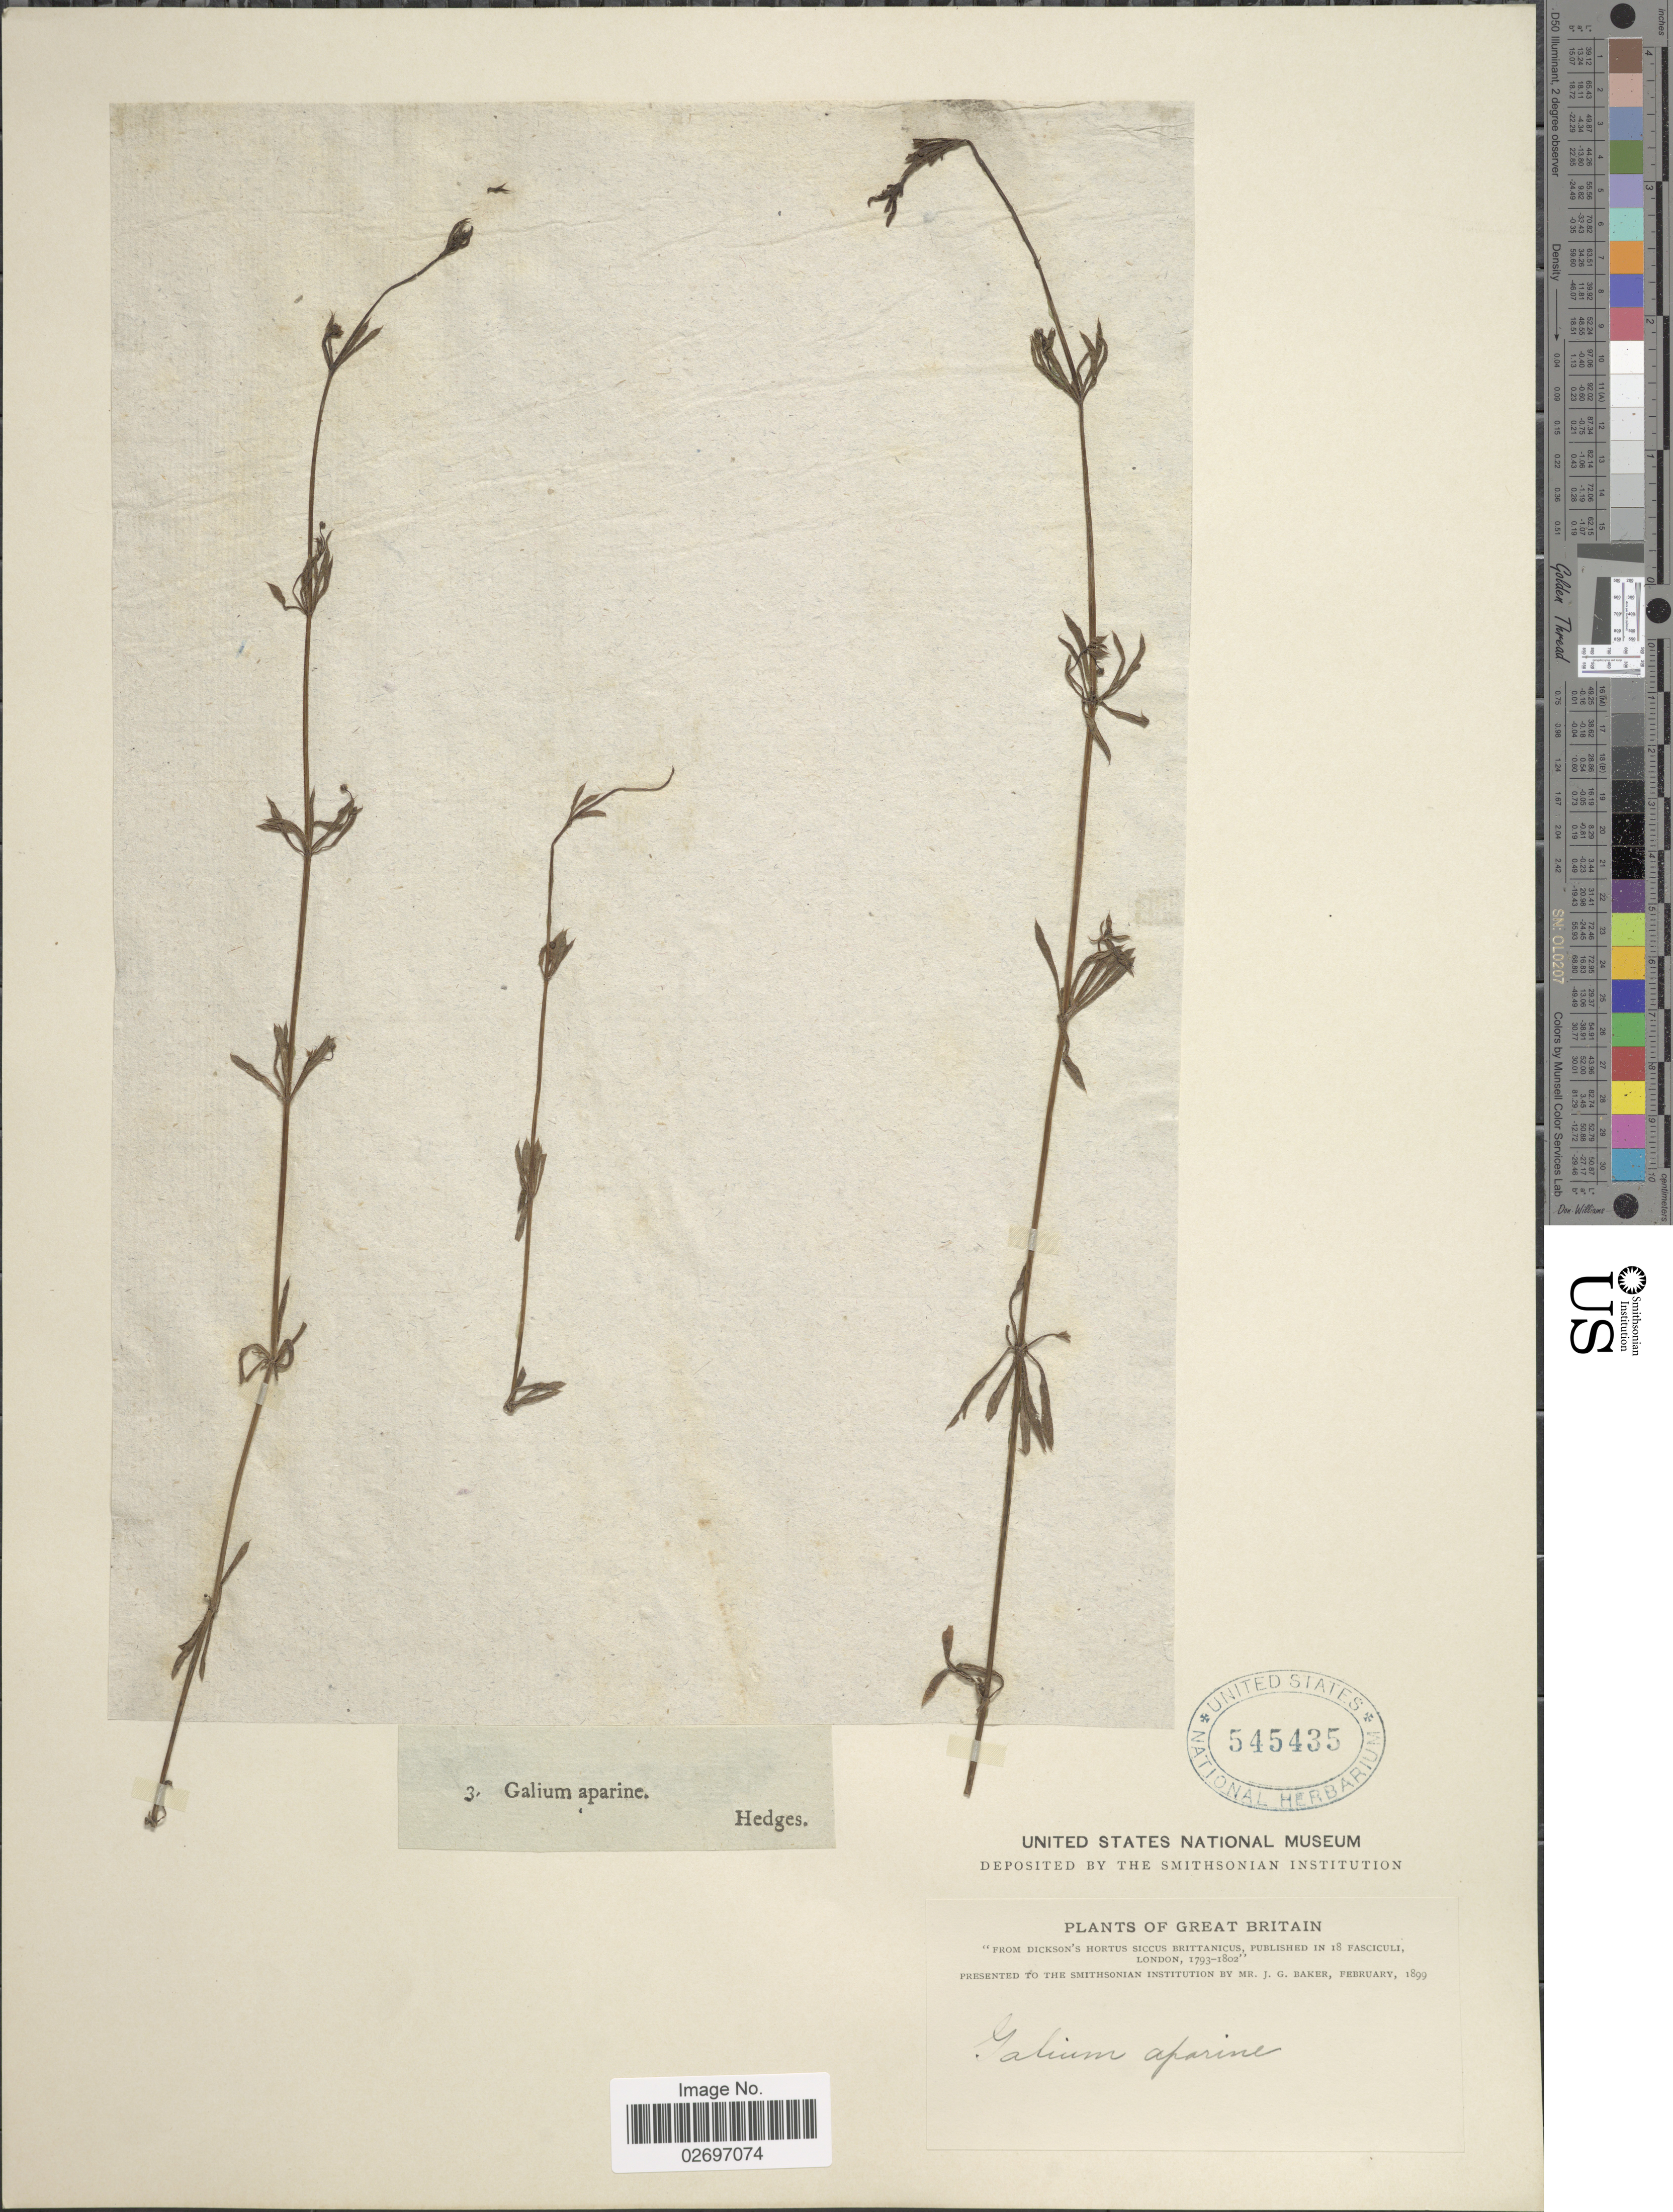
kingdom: Plantae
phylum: Tracheophyta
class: Magnoliopsida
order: Gentianales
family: Rubiaceae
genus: Galium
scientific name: Galium aparine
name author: L.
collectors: ex herb. J.G. Baker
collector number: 3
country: United Kingdom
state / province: England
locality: Great Britain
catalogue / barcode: US 545435